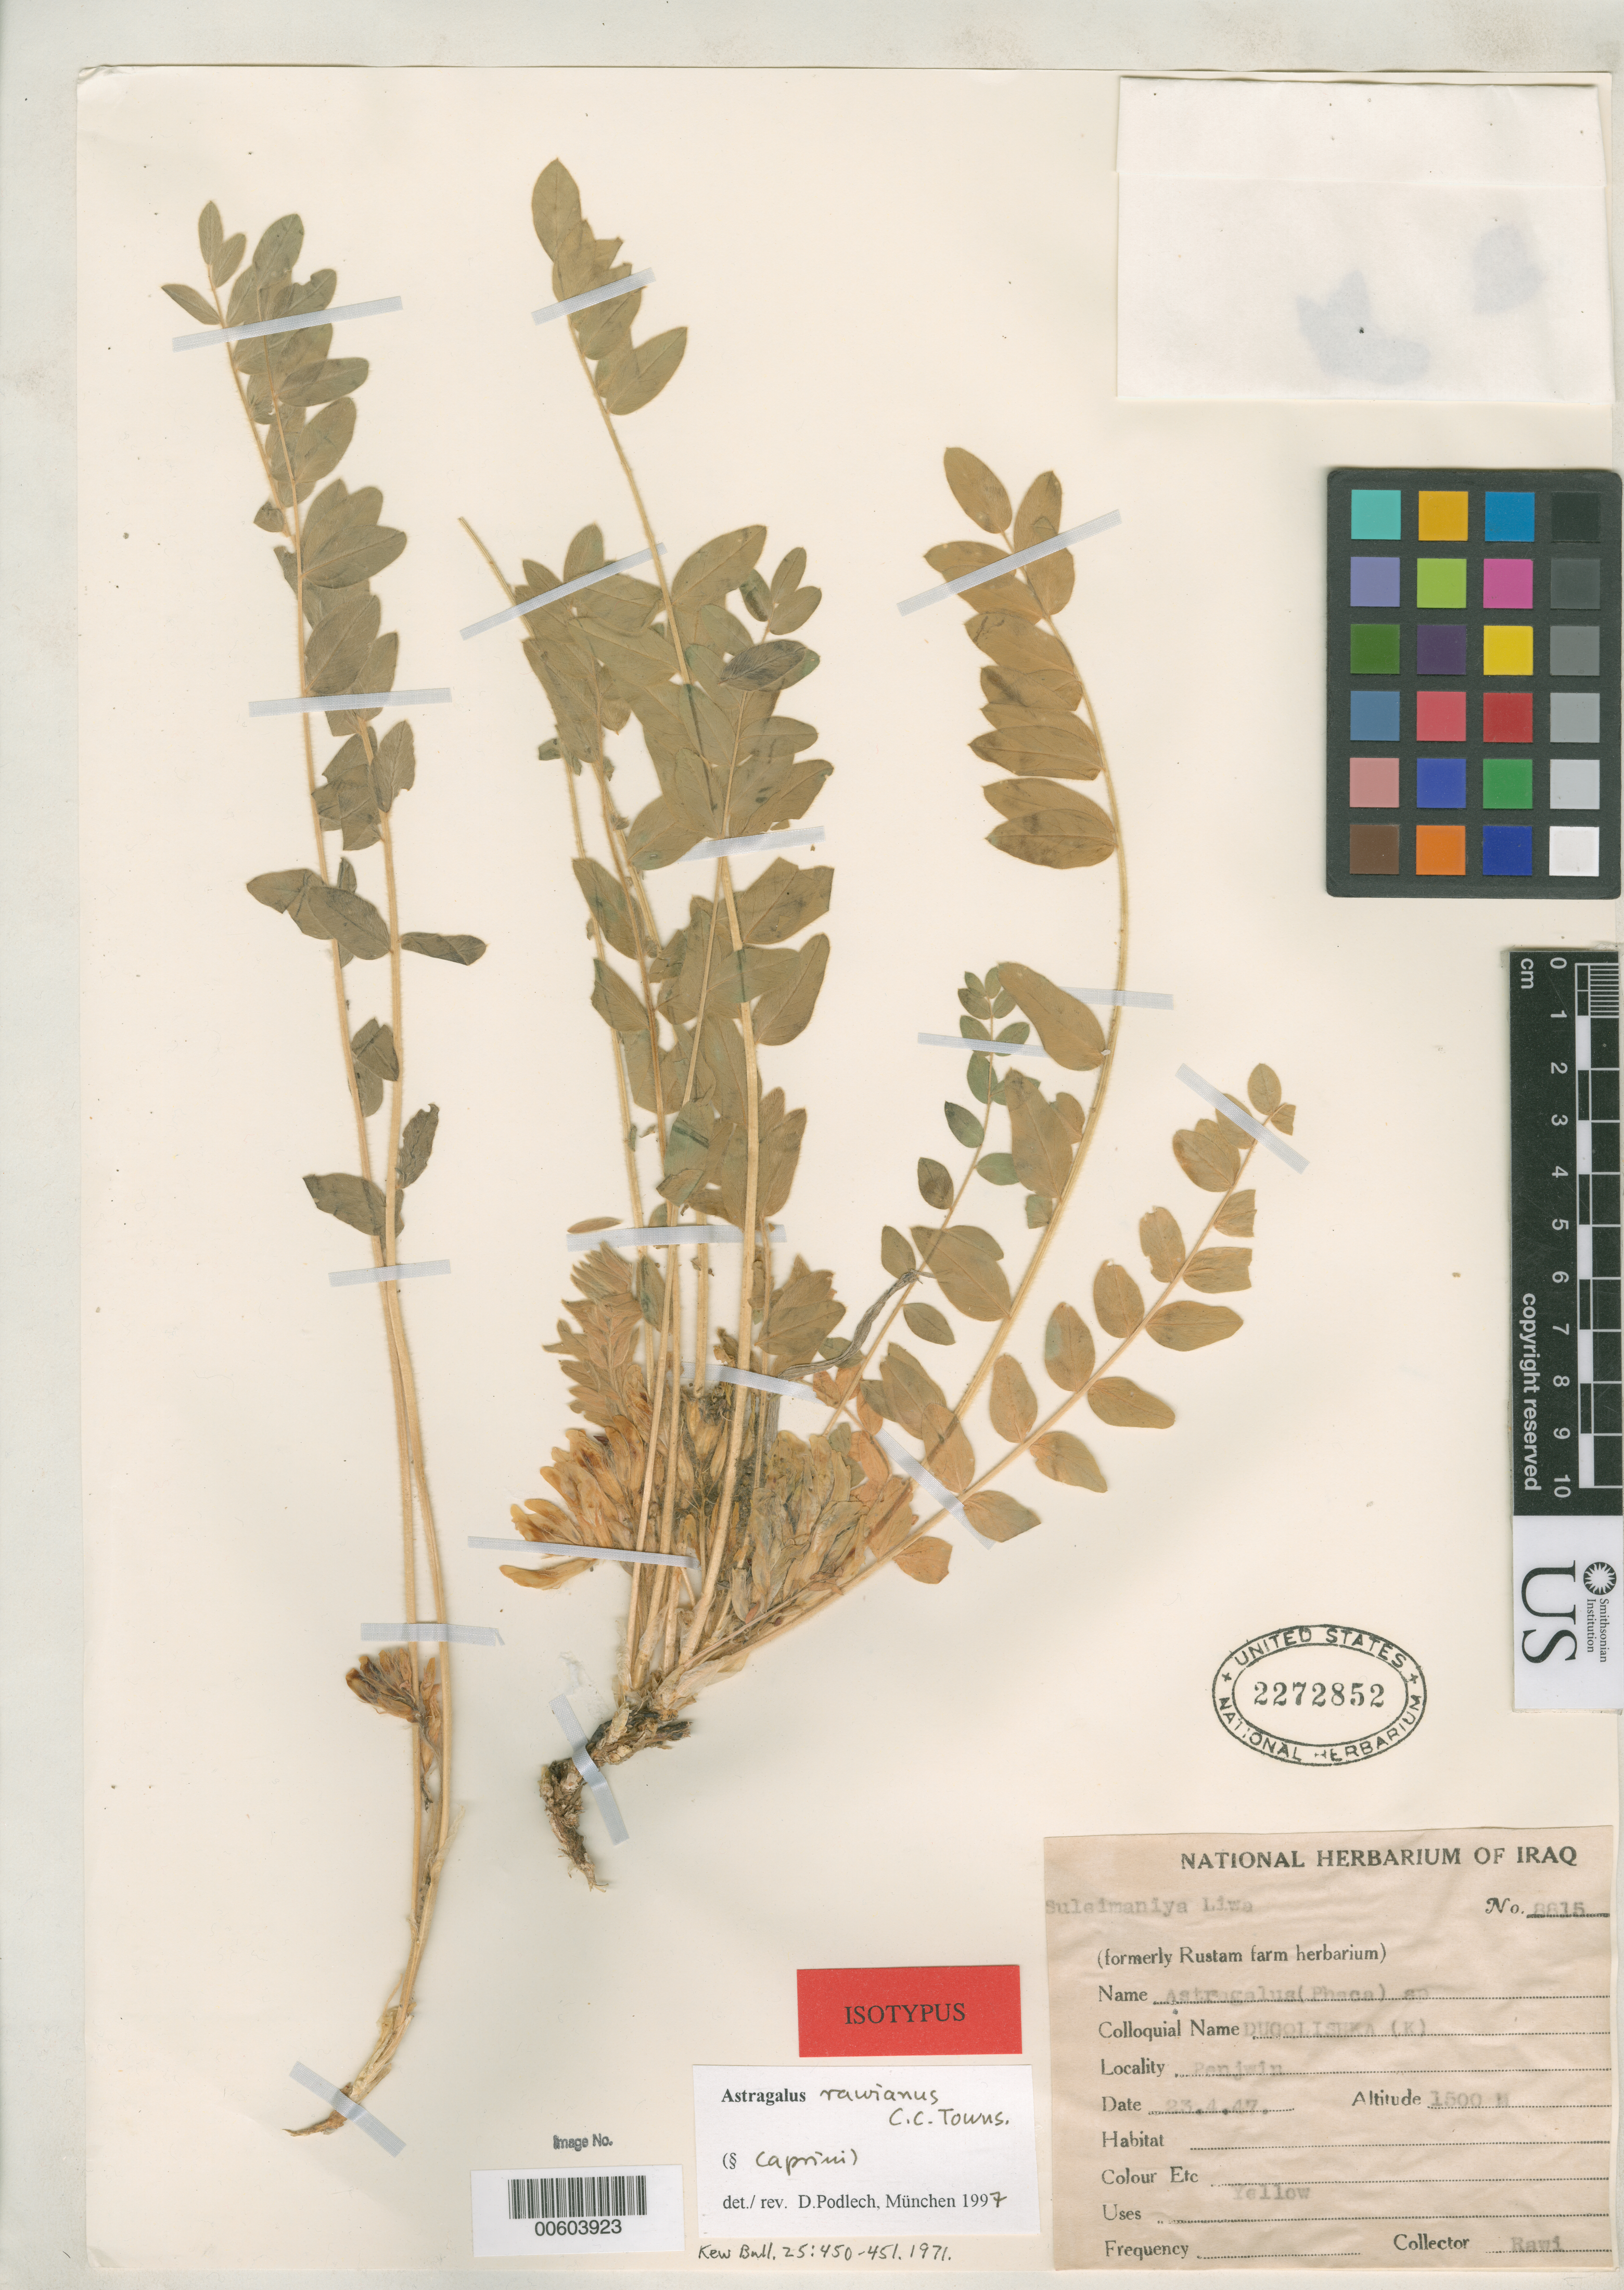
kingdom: Plantae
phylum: Tracheophyta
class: Magnoliopsida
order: Fabales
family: Fabaceae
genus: Astragalus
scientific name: Astragalus rawianus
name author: C. C. Towns.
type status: Isotype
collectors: A. Rawi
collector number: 8615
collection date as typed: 23 Apr 1947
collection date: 1947-04-23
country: Iraq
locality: Penjwin.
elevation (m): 1500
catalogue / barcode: US 2272852